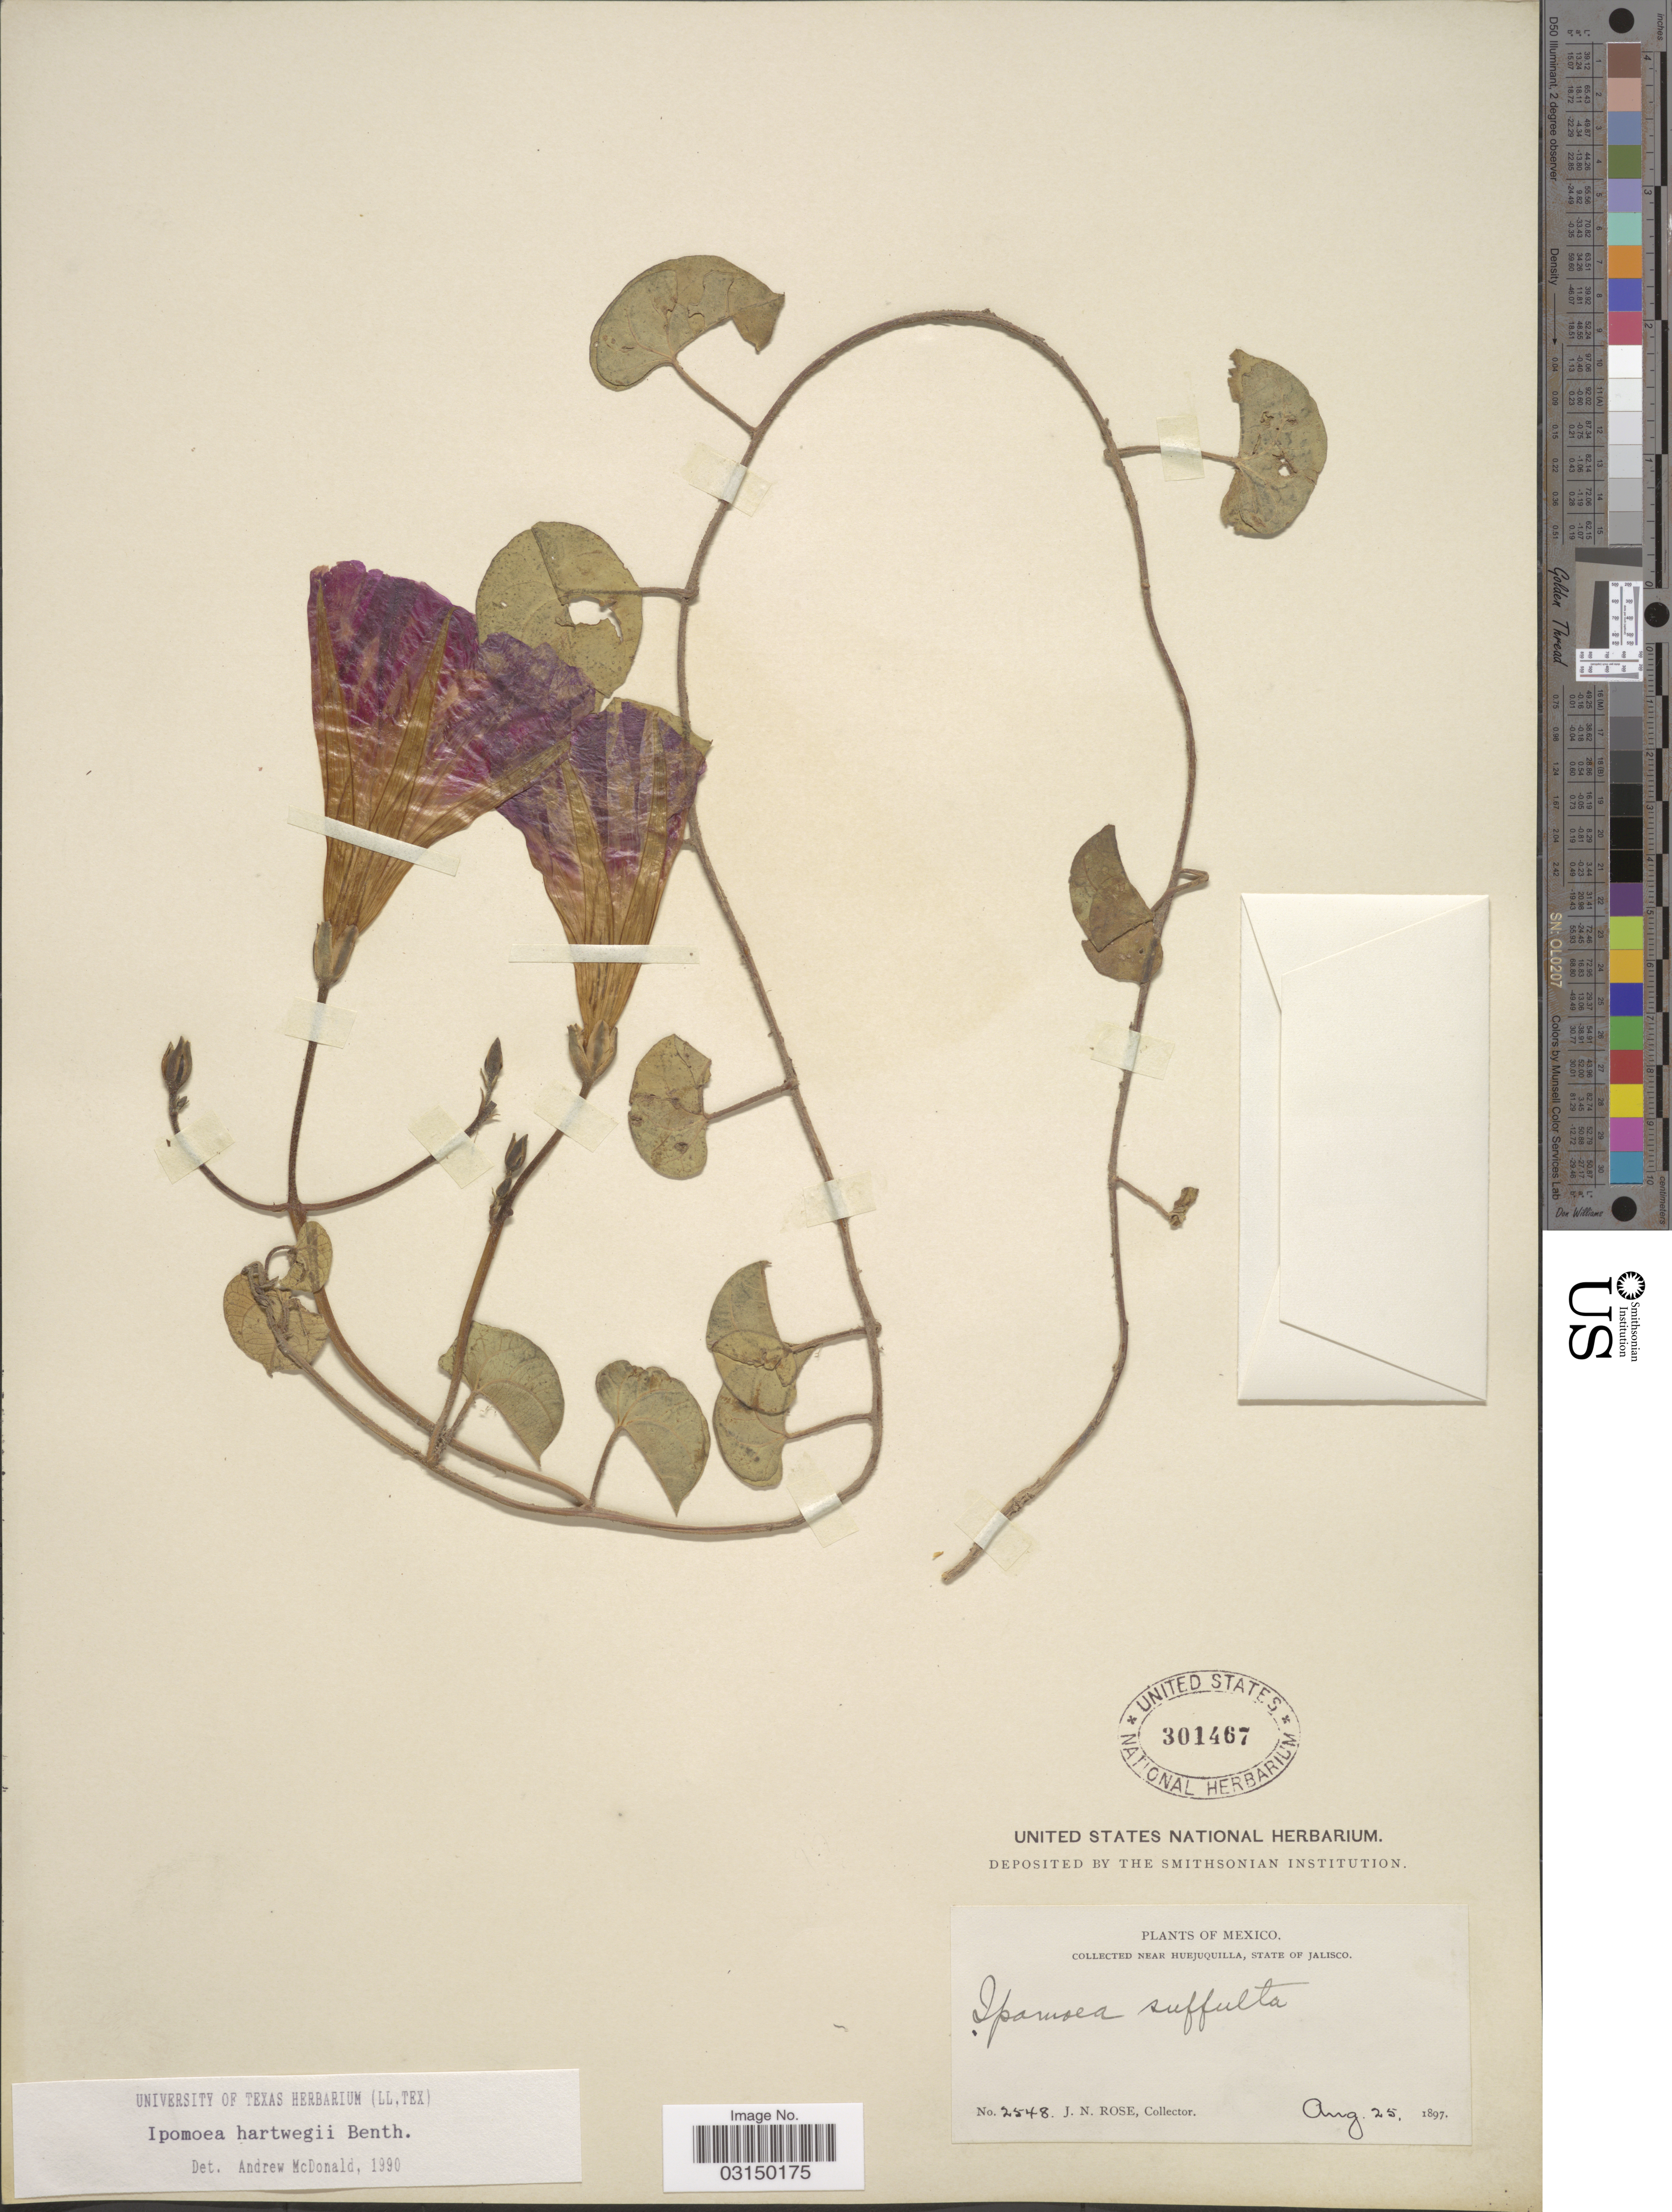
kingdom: Plantae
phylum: Tracheophyta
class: Magnoliopsida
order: Solanales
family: Convolvulaceae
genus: Ipomoea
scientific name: Ipomoea hartwegii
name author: Benth.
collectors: J. N. Rose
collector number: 2548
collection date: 1897-08-25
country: Mexico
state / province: Jalisco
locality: Near Huejuquilla.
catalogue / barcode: US 301467